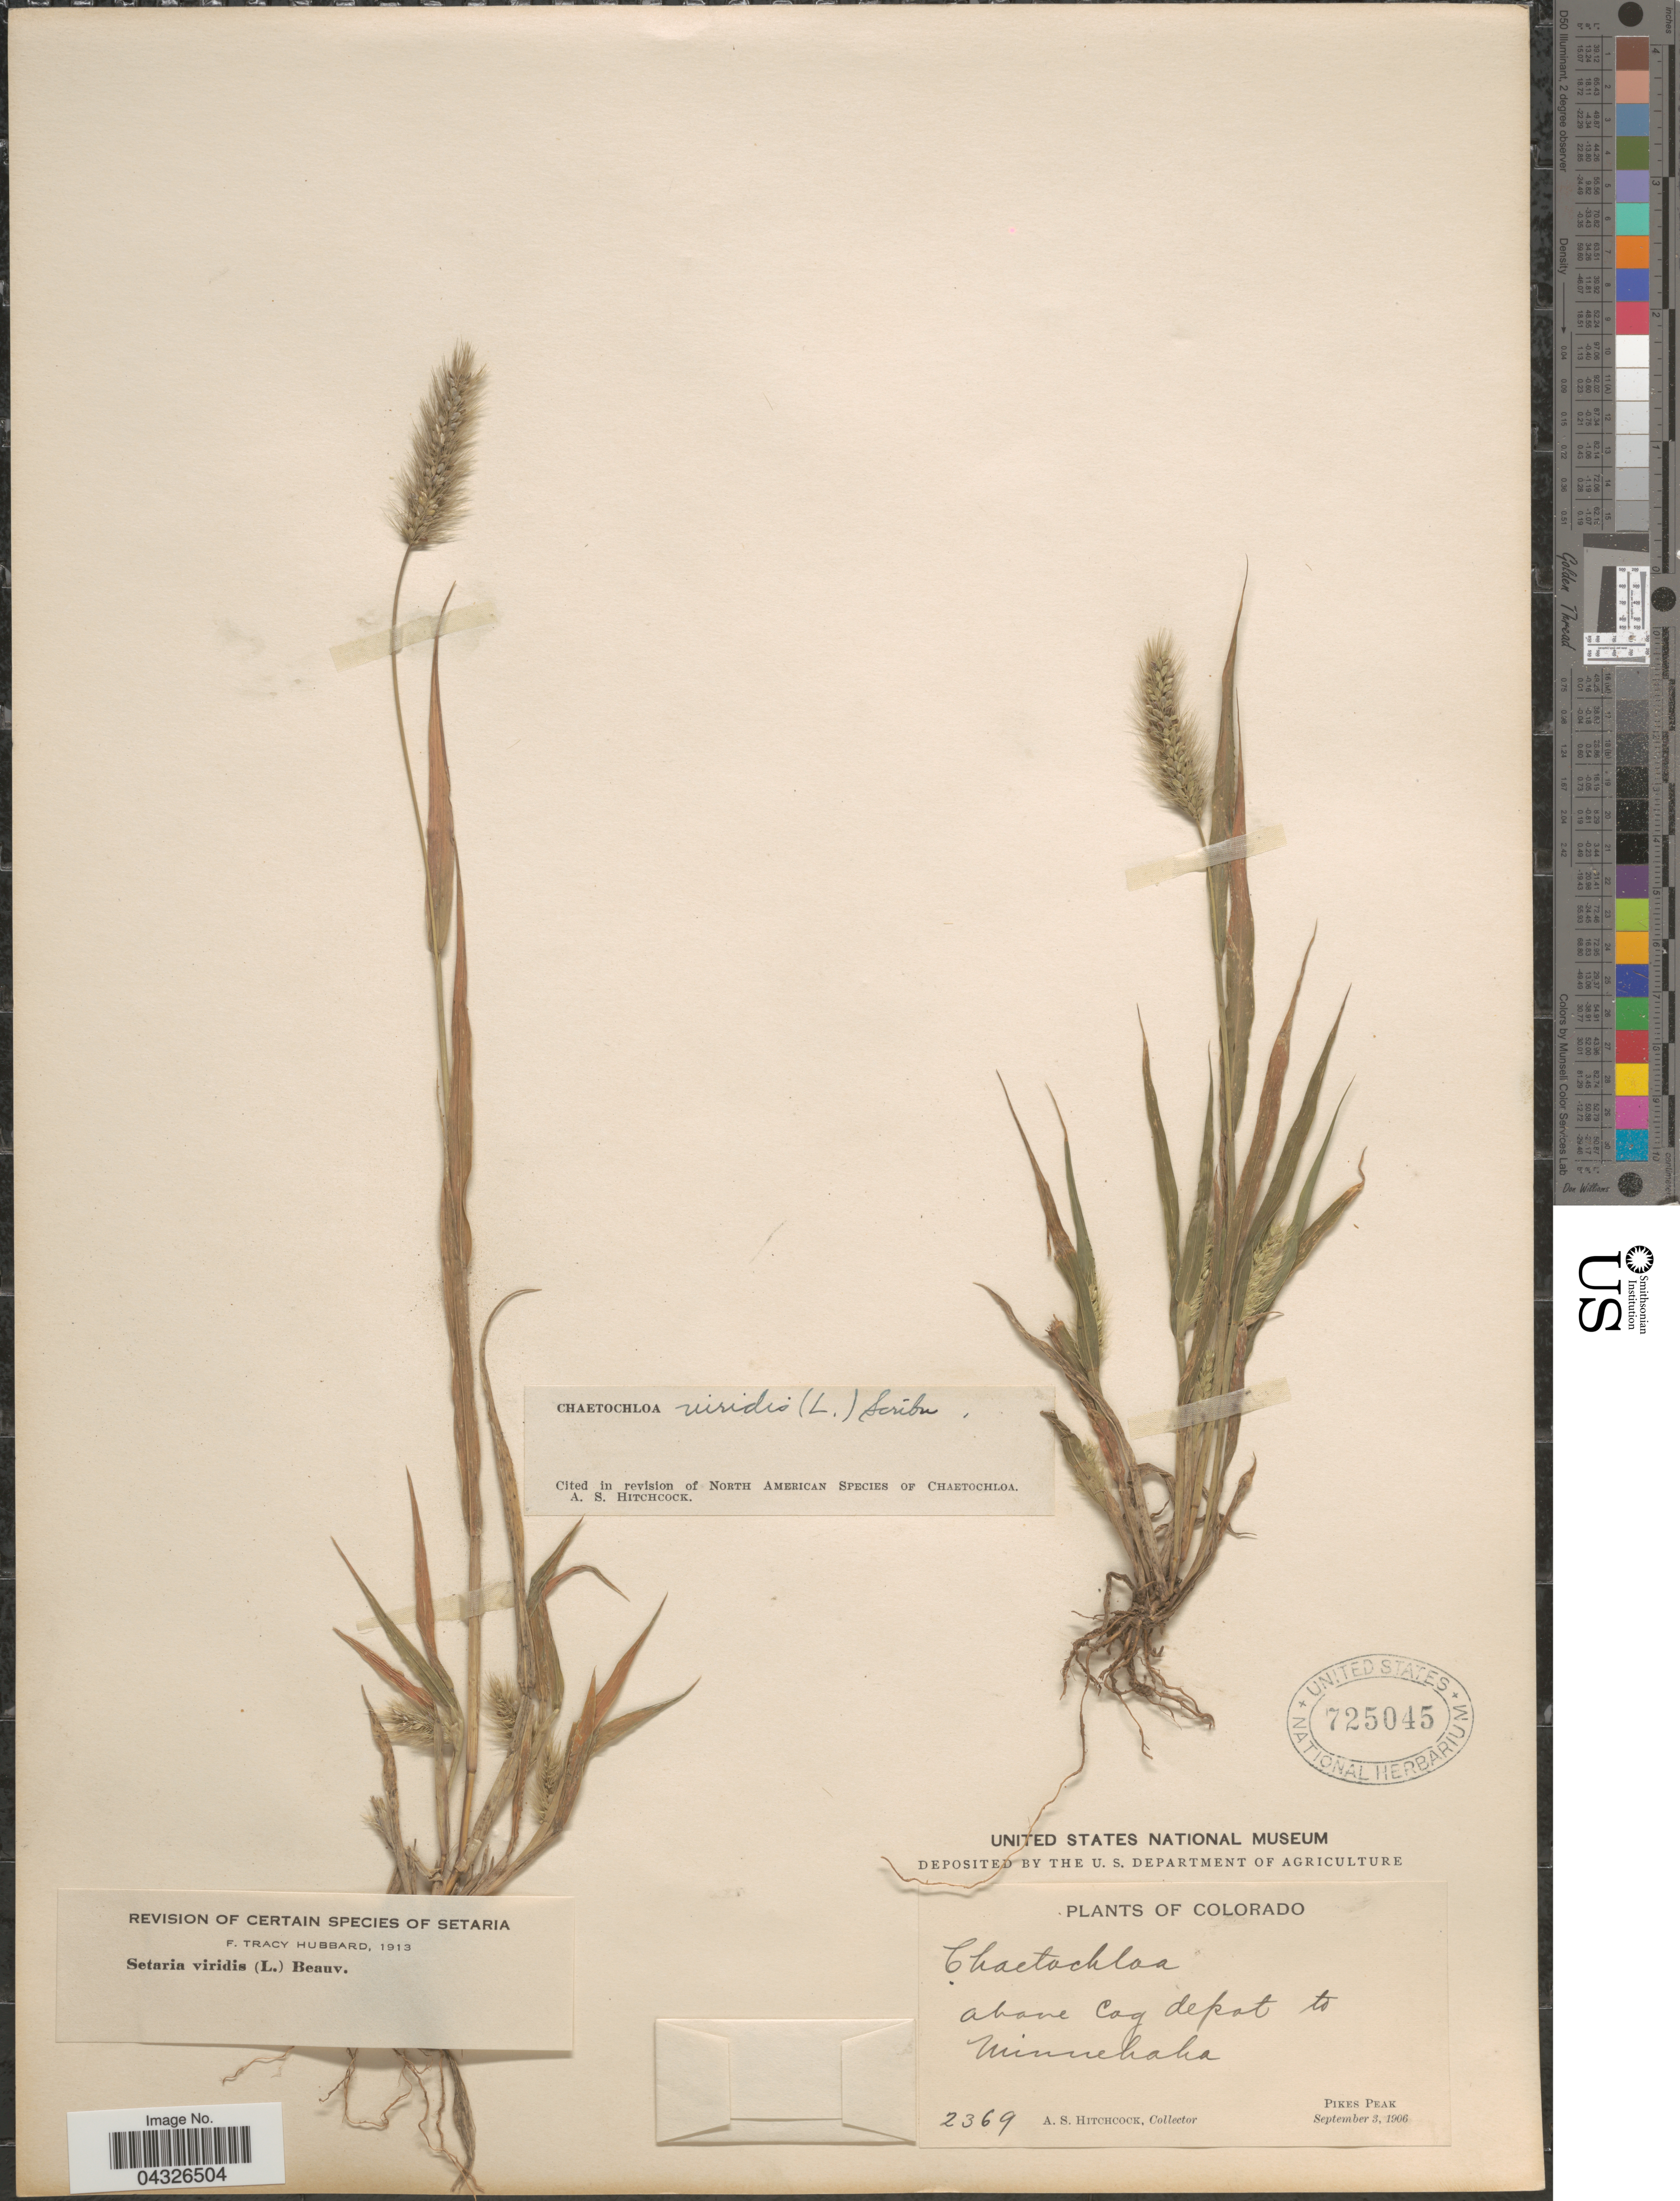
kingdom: Plantae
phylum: Tracheophyta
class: Liliopsida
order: Poales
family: Poaceae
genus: Setaria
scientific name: Setaria viridis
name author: (L.) P. Beauv.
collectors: A. S. Hitchcock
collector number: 2369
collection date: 1906-09-03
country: United States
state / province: Colorado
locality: Above Cog depot to Minnehaha. Pikes Peak.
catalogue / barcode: US 725045